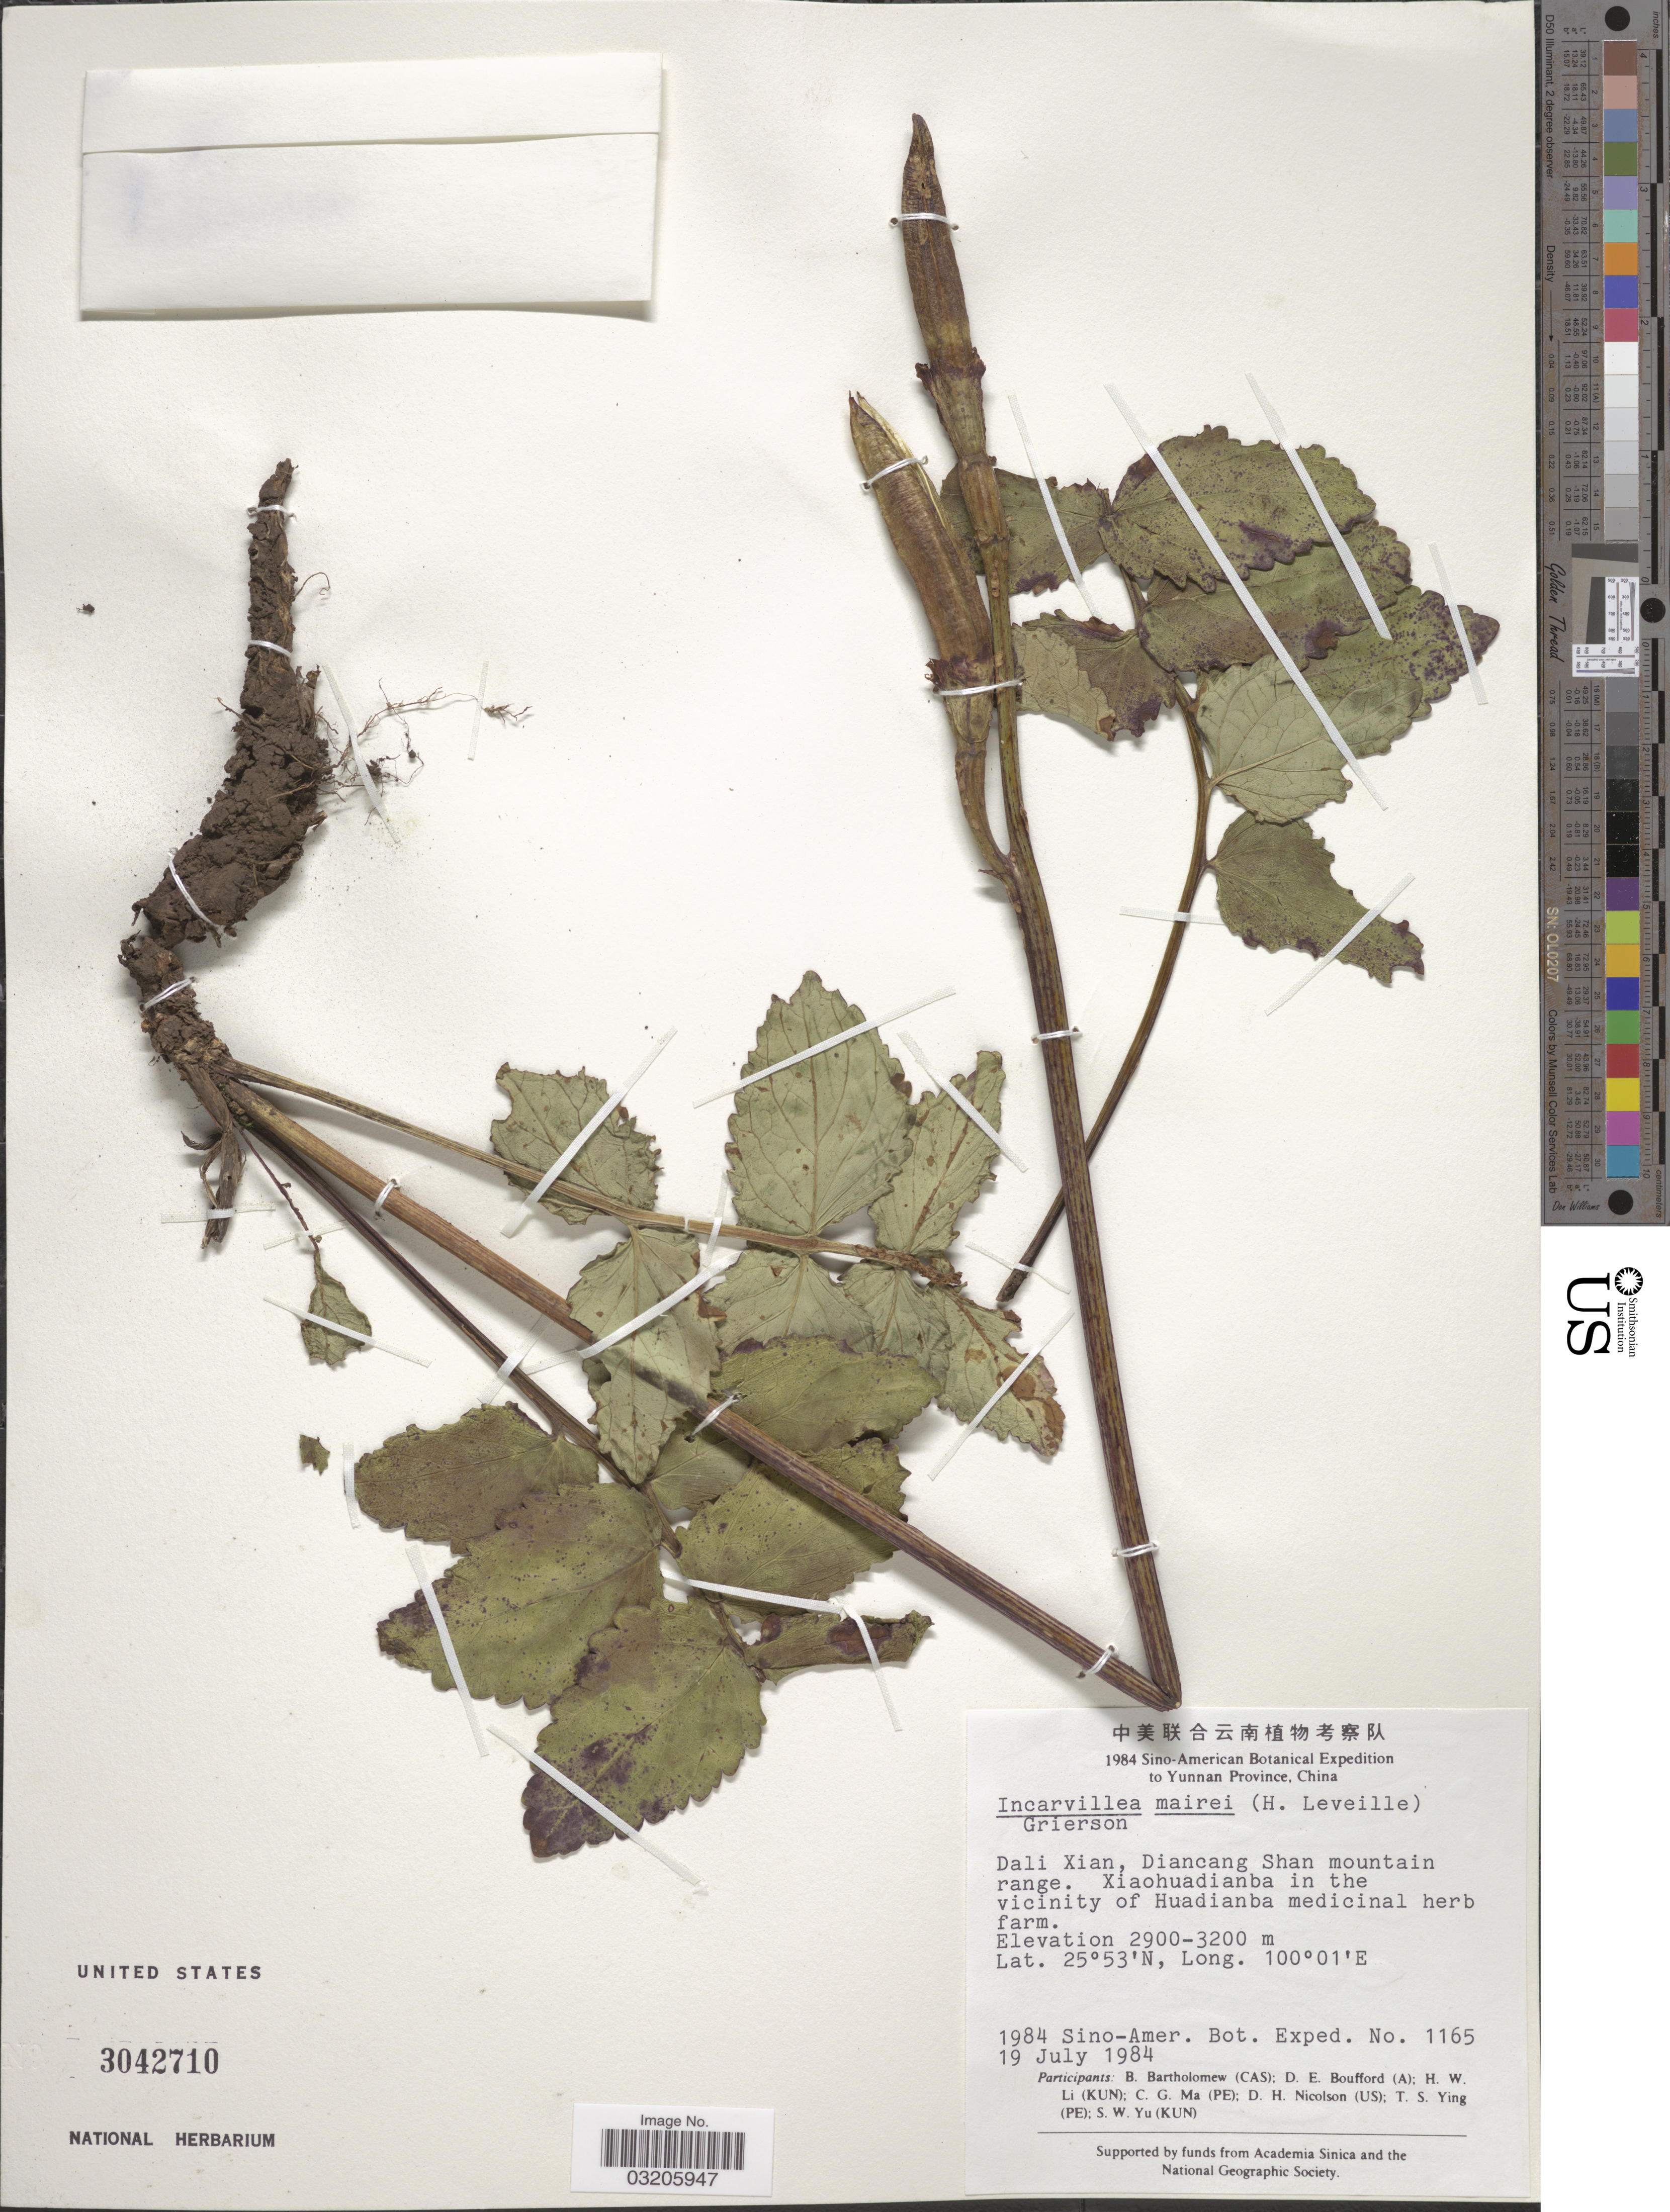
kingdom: Plantae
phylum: Tracheophyta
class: Magnoliopsida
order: Lamiales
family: Bignoniaceae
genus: Incarvillea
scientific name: Incarvillea mairei var. mairei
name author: (H. Lév.) Grierson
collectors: Sino-Amer. Bot. Exped. 1984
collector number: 1165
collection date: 1984-07-19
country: China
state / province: Yunnan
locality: Dali Xian, Diancang Shan mountain range. Xiaohuadianba in the vicinity of Huadianba medicinal herb farm.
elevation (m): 2900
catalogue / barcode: US 3042710